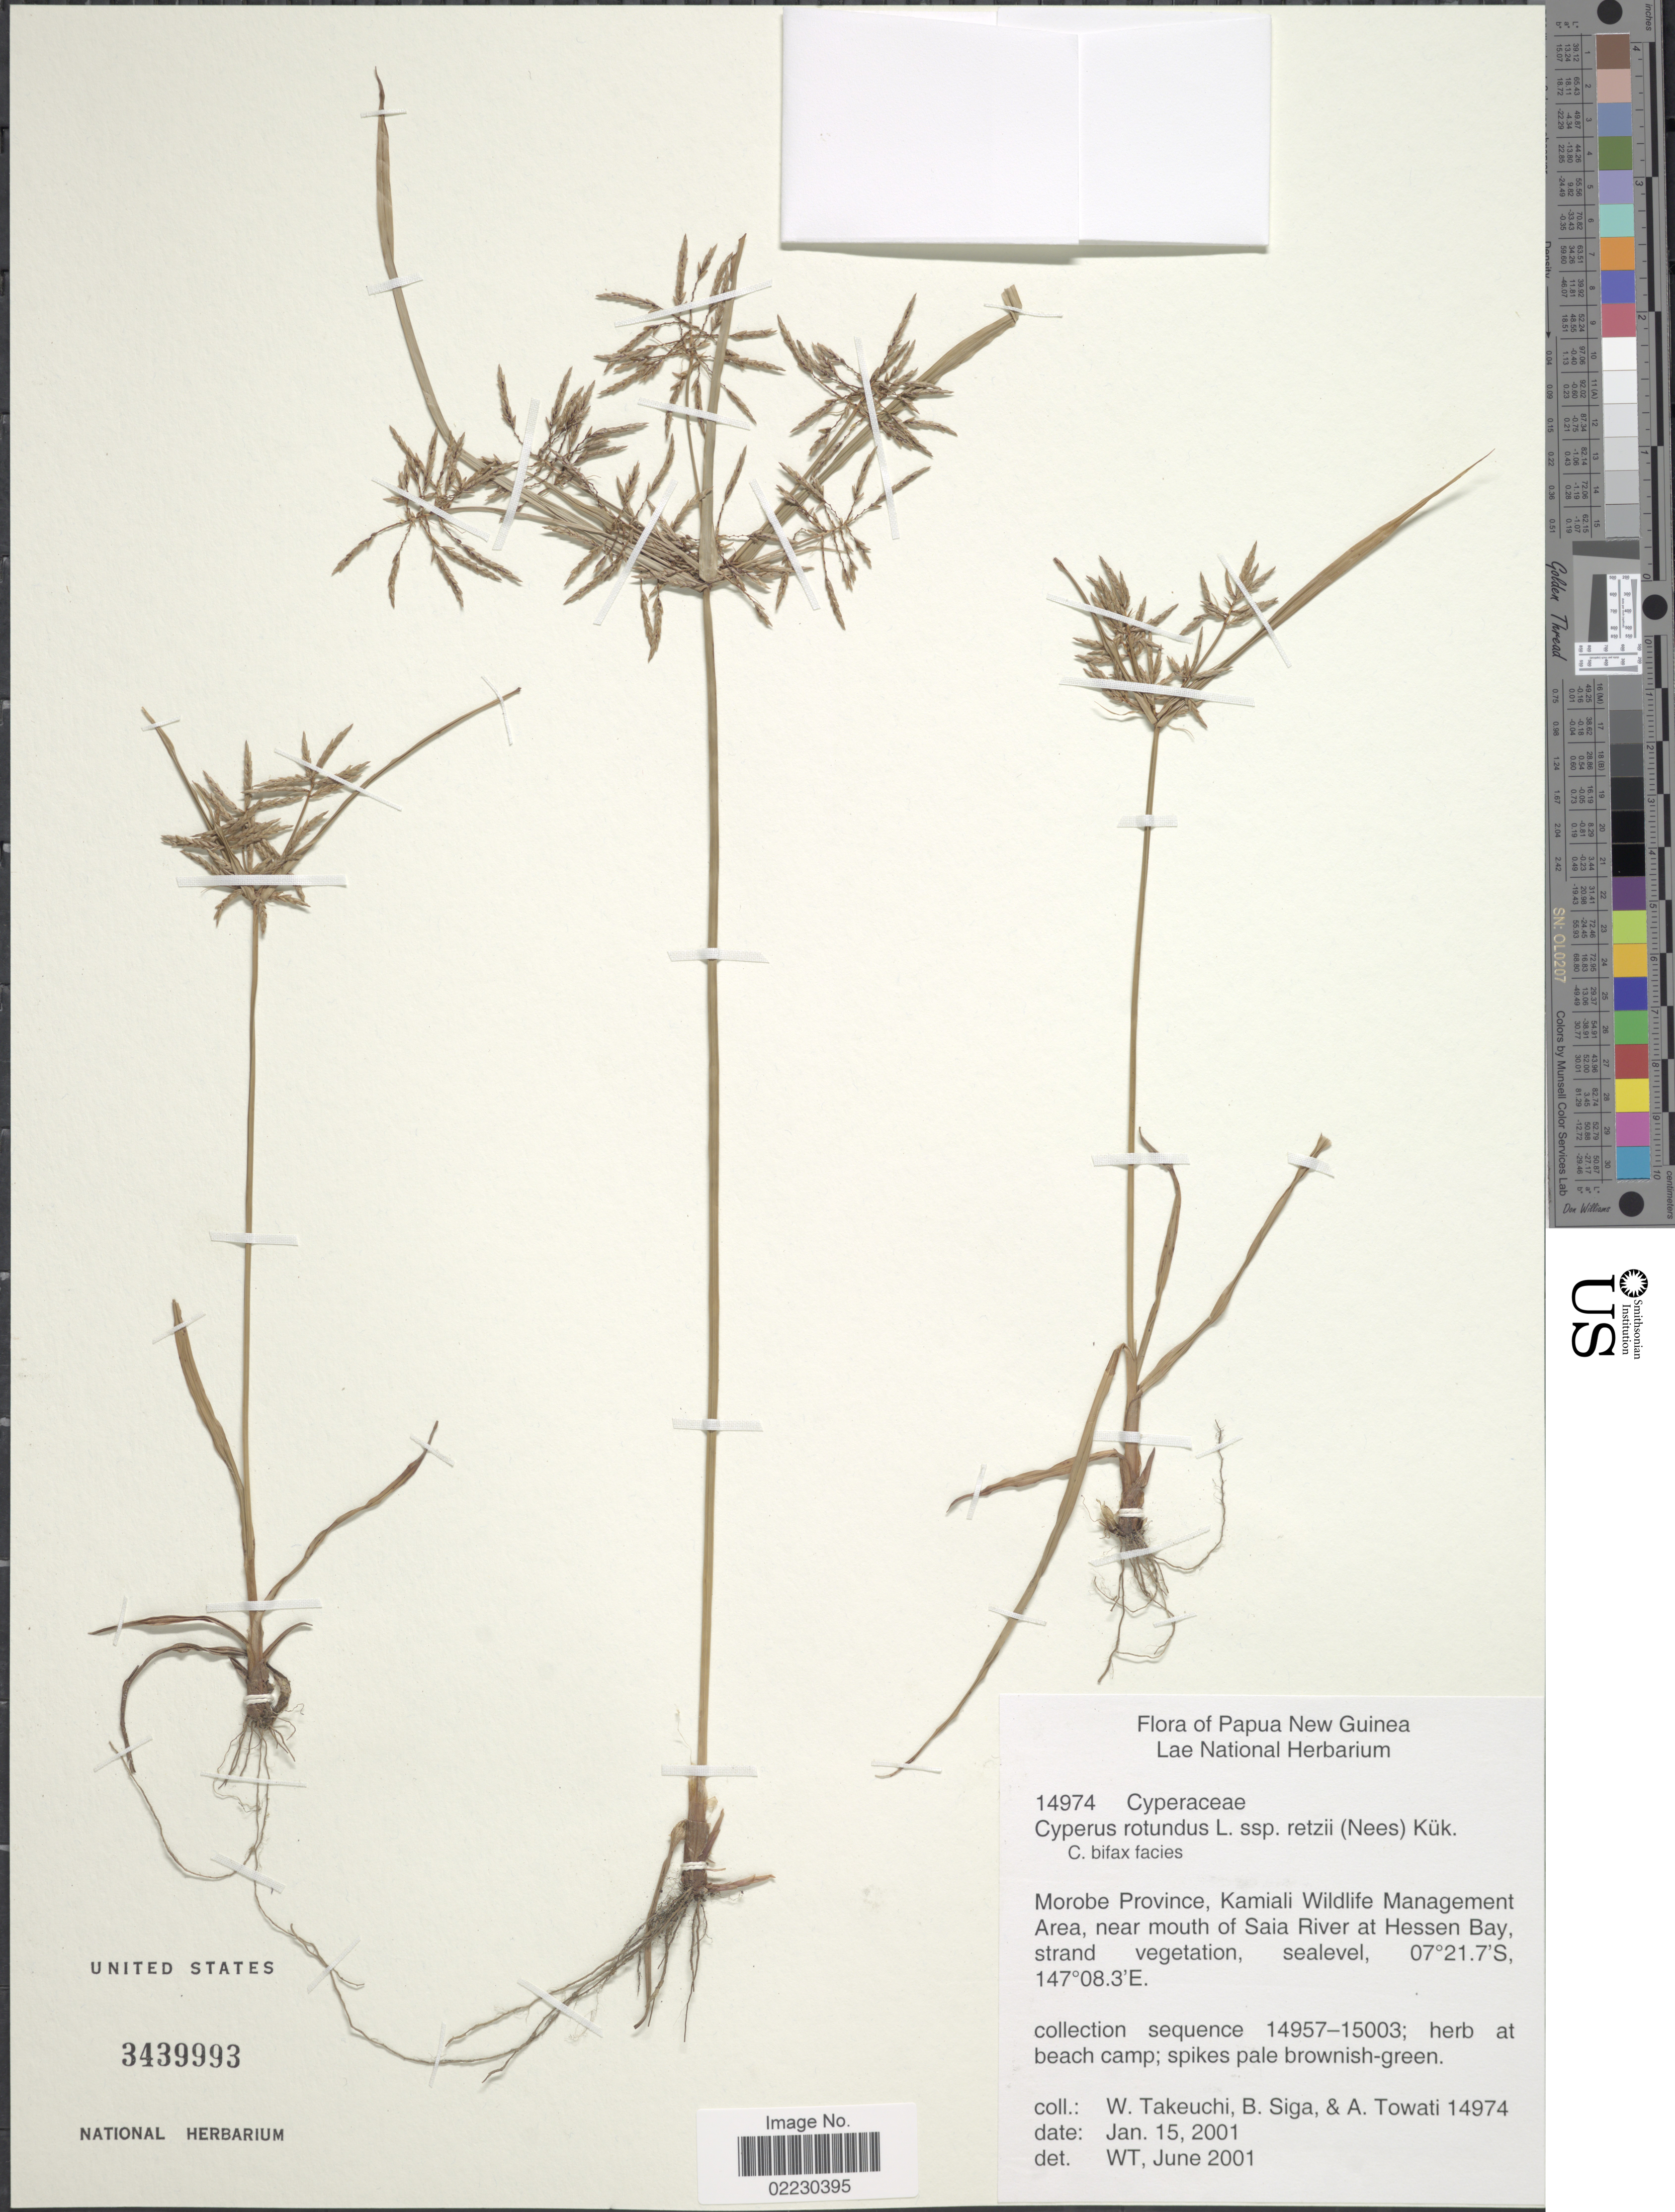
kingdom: Plantae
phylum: Tracheophyta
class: Liliopsida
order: Poales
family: Cyperaceae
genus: Cyperus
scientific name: Cyperus sphacelatus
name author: Rottb.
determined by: Strong, Mark T., (BOT), Smithsonian Institution - National Museum of Natural History (UNITED STATES)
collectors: W. Takeuchi, B. Siga & A. Towati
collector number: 14974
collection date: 2001-01-15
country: Papua New Guinea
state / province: Morobe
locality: Kamiali Wildlife Management Area, near mouth of Saia River at Hessen Bay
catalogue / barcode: US 3439993